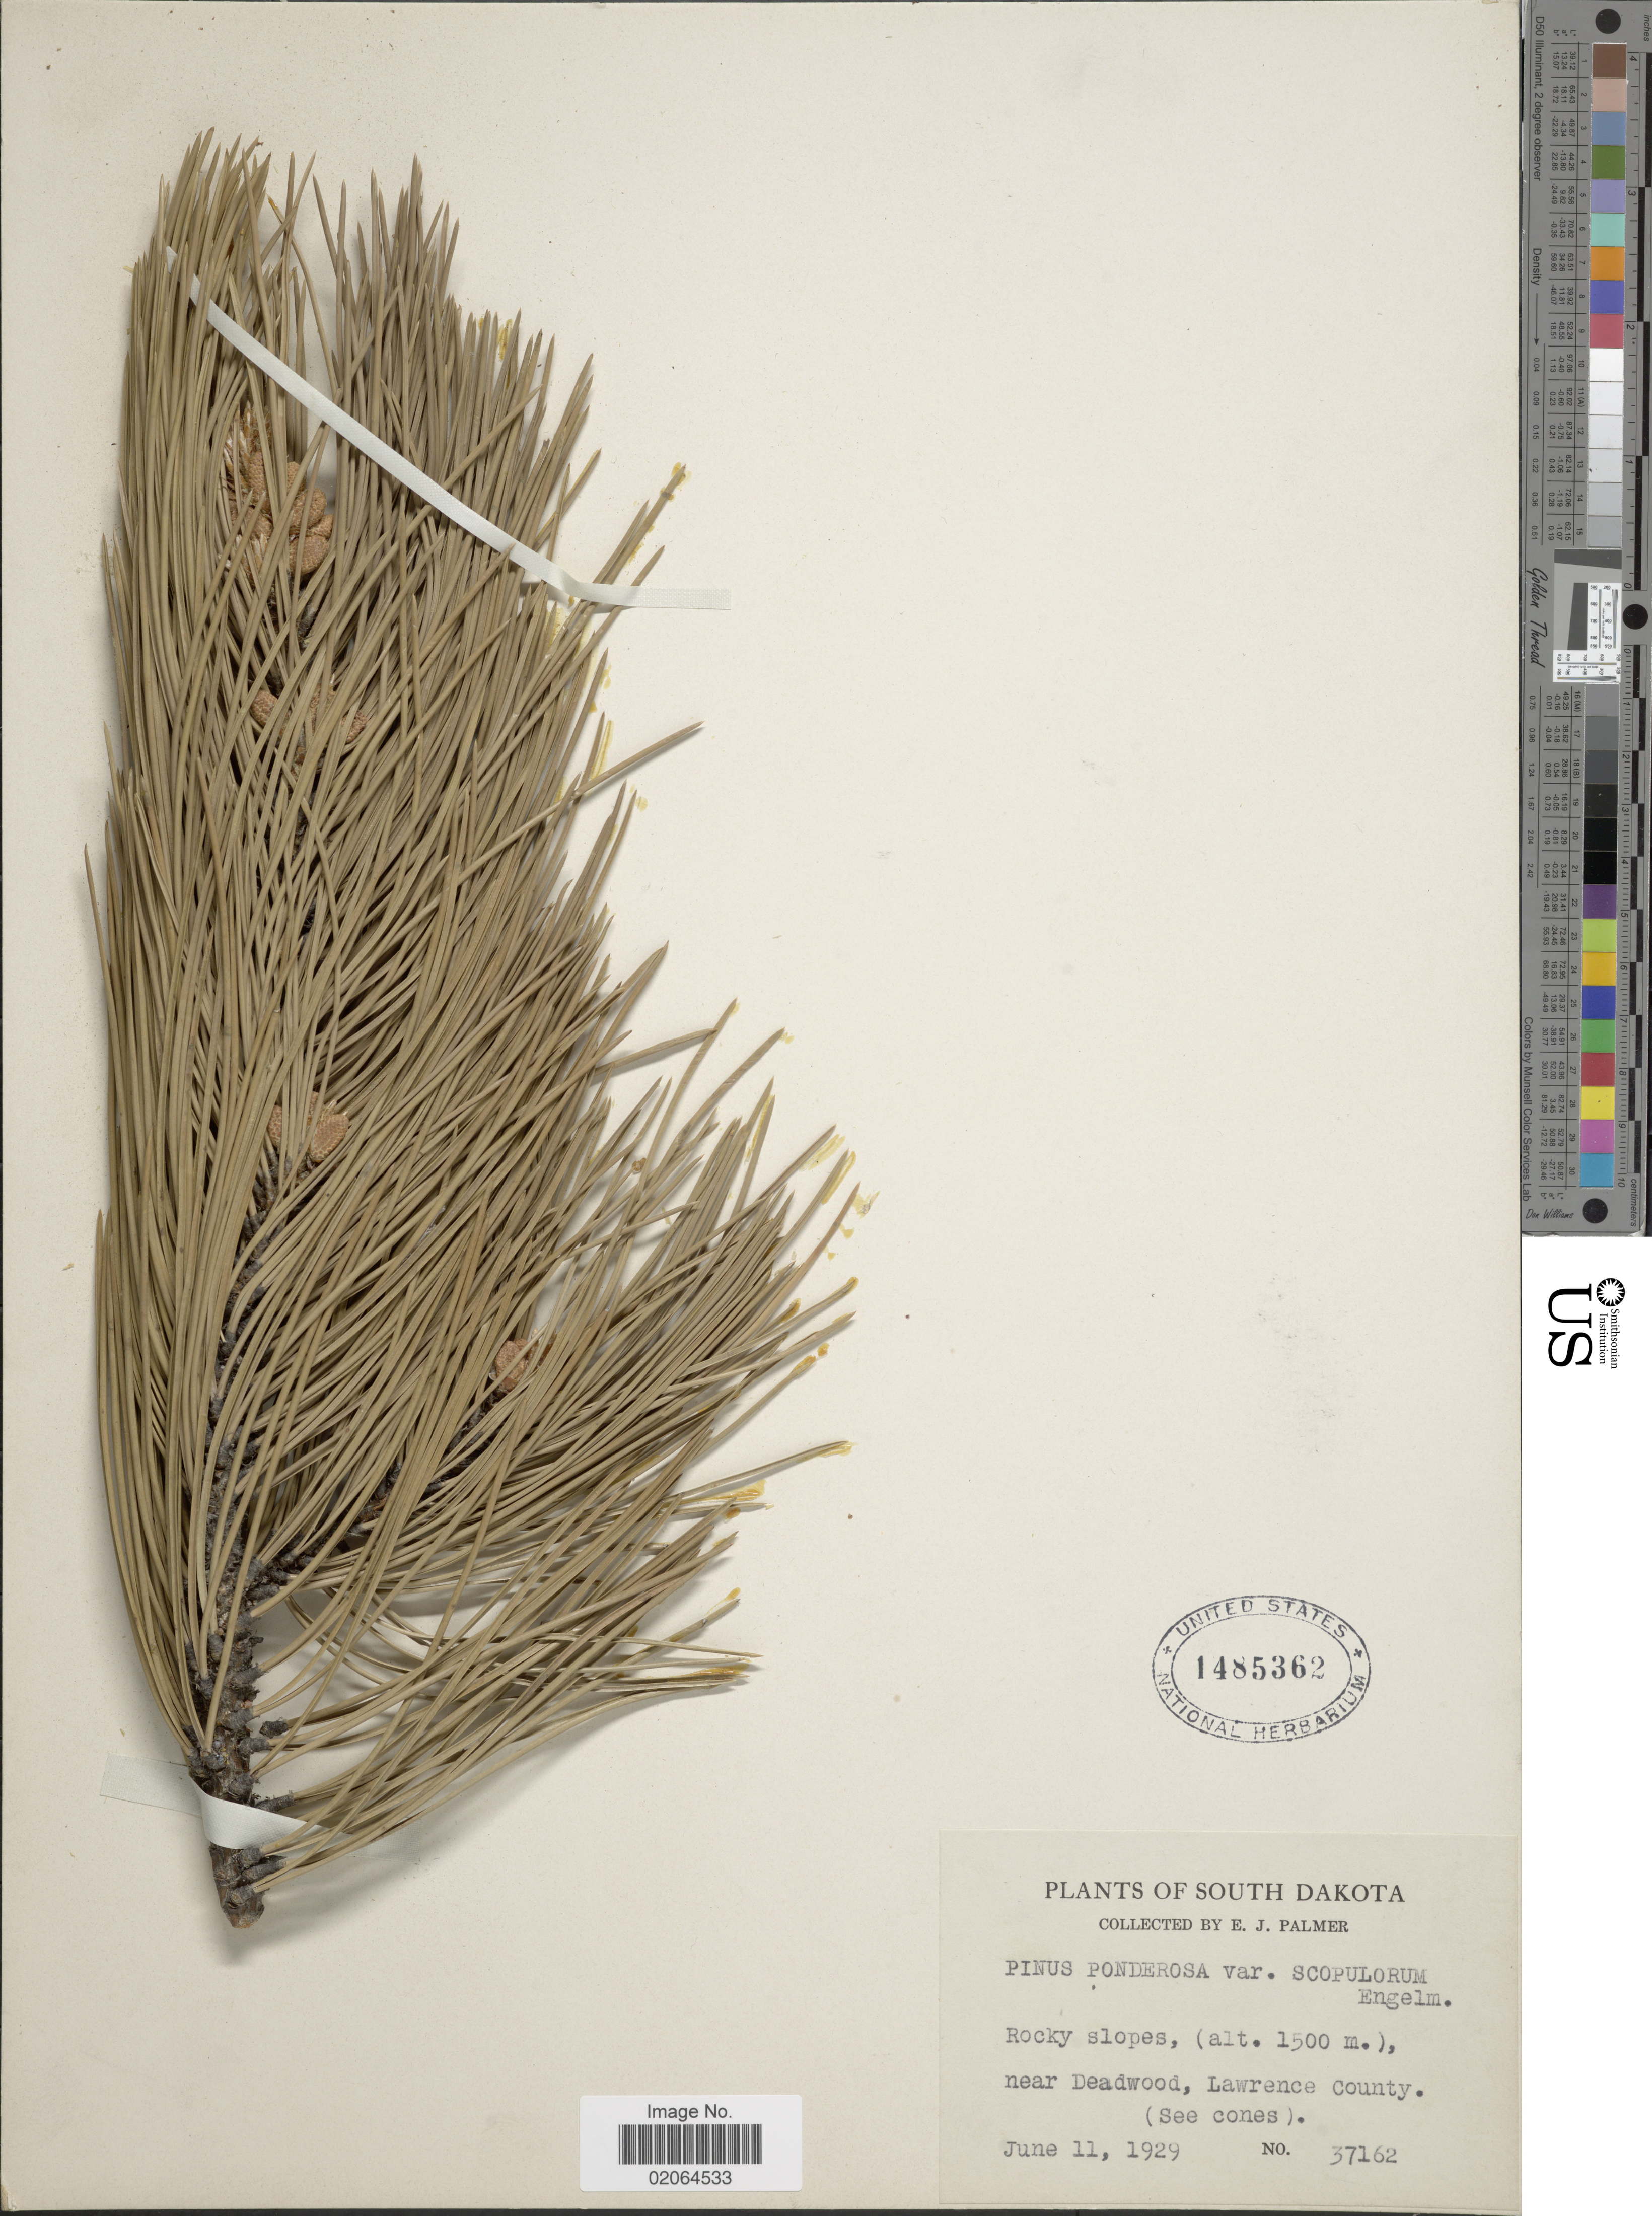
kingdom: Plantae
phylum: Tracheophyta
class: Pinopsida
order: Pinales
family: Pinaceae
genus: Pinus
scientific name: Pinus ponderosa var. scopulorum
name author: Engelm.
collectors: E. J. Palmer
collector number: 37162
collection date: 1929-06-11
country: United States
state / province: South Dakota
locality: Rocky slopes, near Deadwood, Lawrence County.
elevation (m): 1500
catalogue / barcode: US 1485362